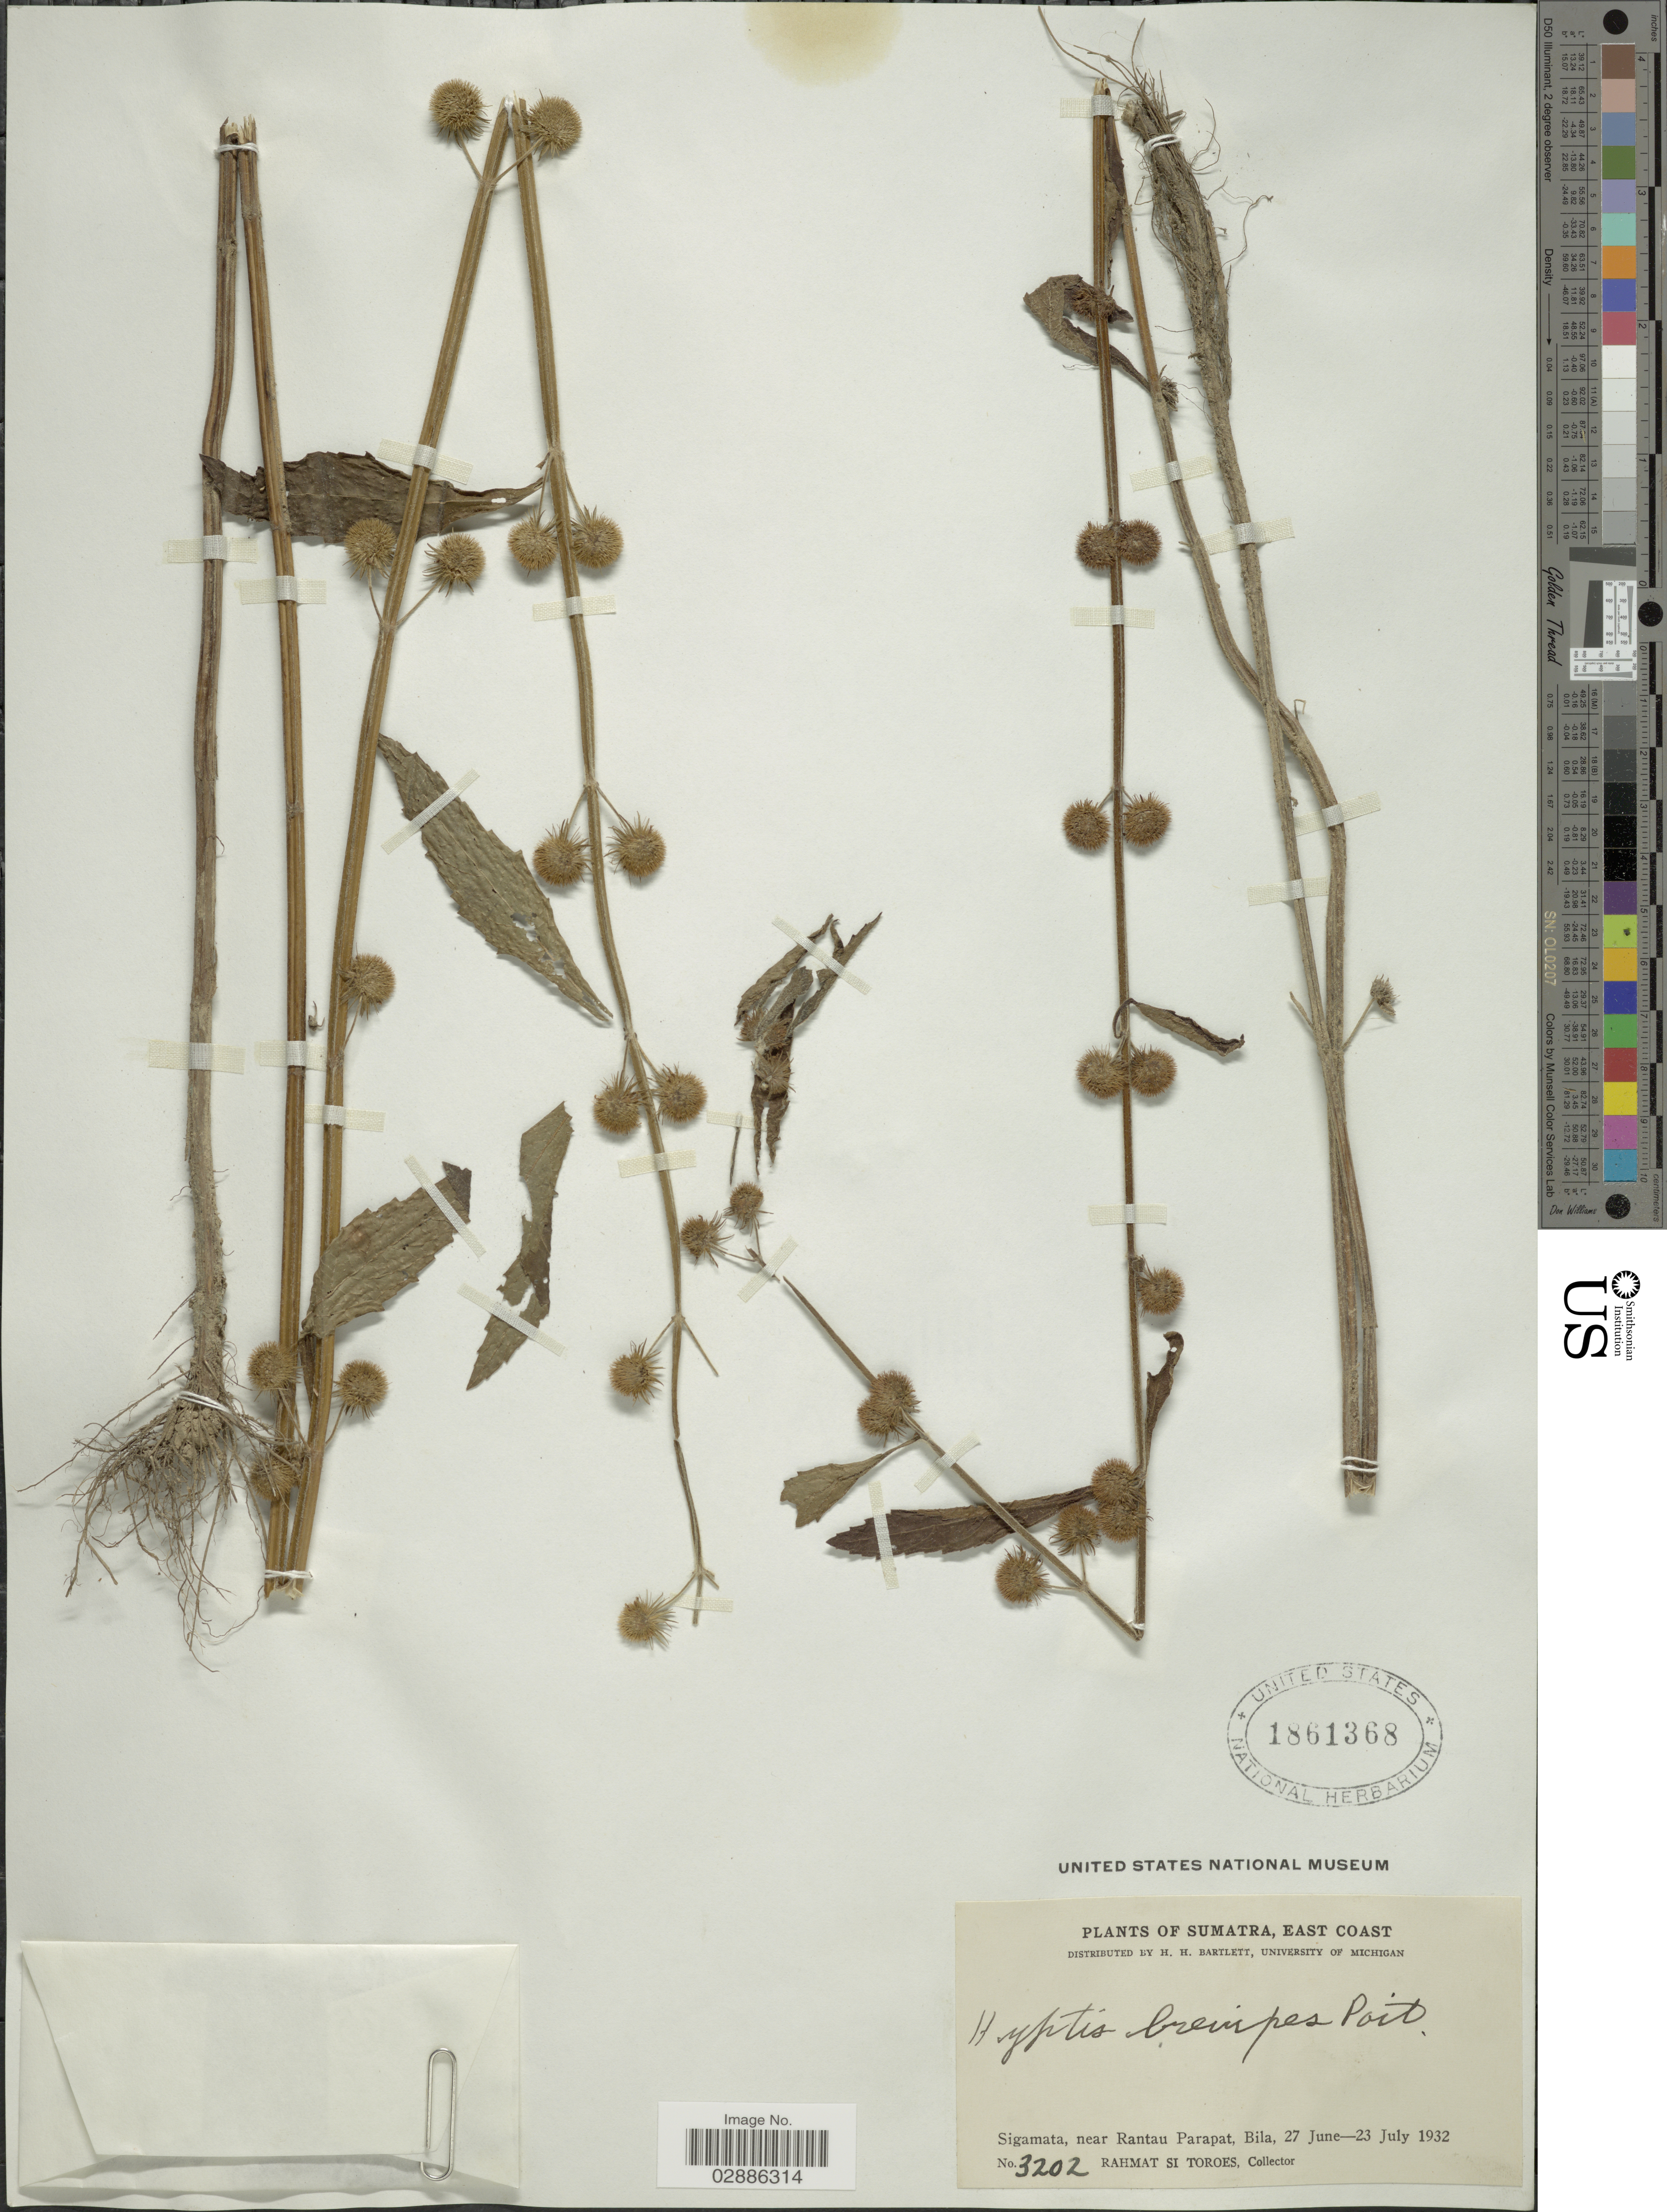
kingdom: Plantae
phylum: Tracheophyta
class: Magnoliopsida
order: Lamiales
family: Lamiaceae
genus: Hyptis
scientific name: Hyptis brevipes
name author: Poit.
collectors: Rahmat Si Boeea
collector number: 3202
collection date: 1932-06-27/1932-07-23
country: Indonesia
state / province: Sumatra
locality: East Coast, Sigamata, near Rantau Parapat, Bila.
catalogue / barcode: US 1861368